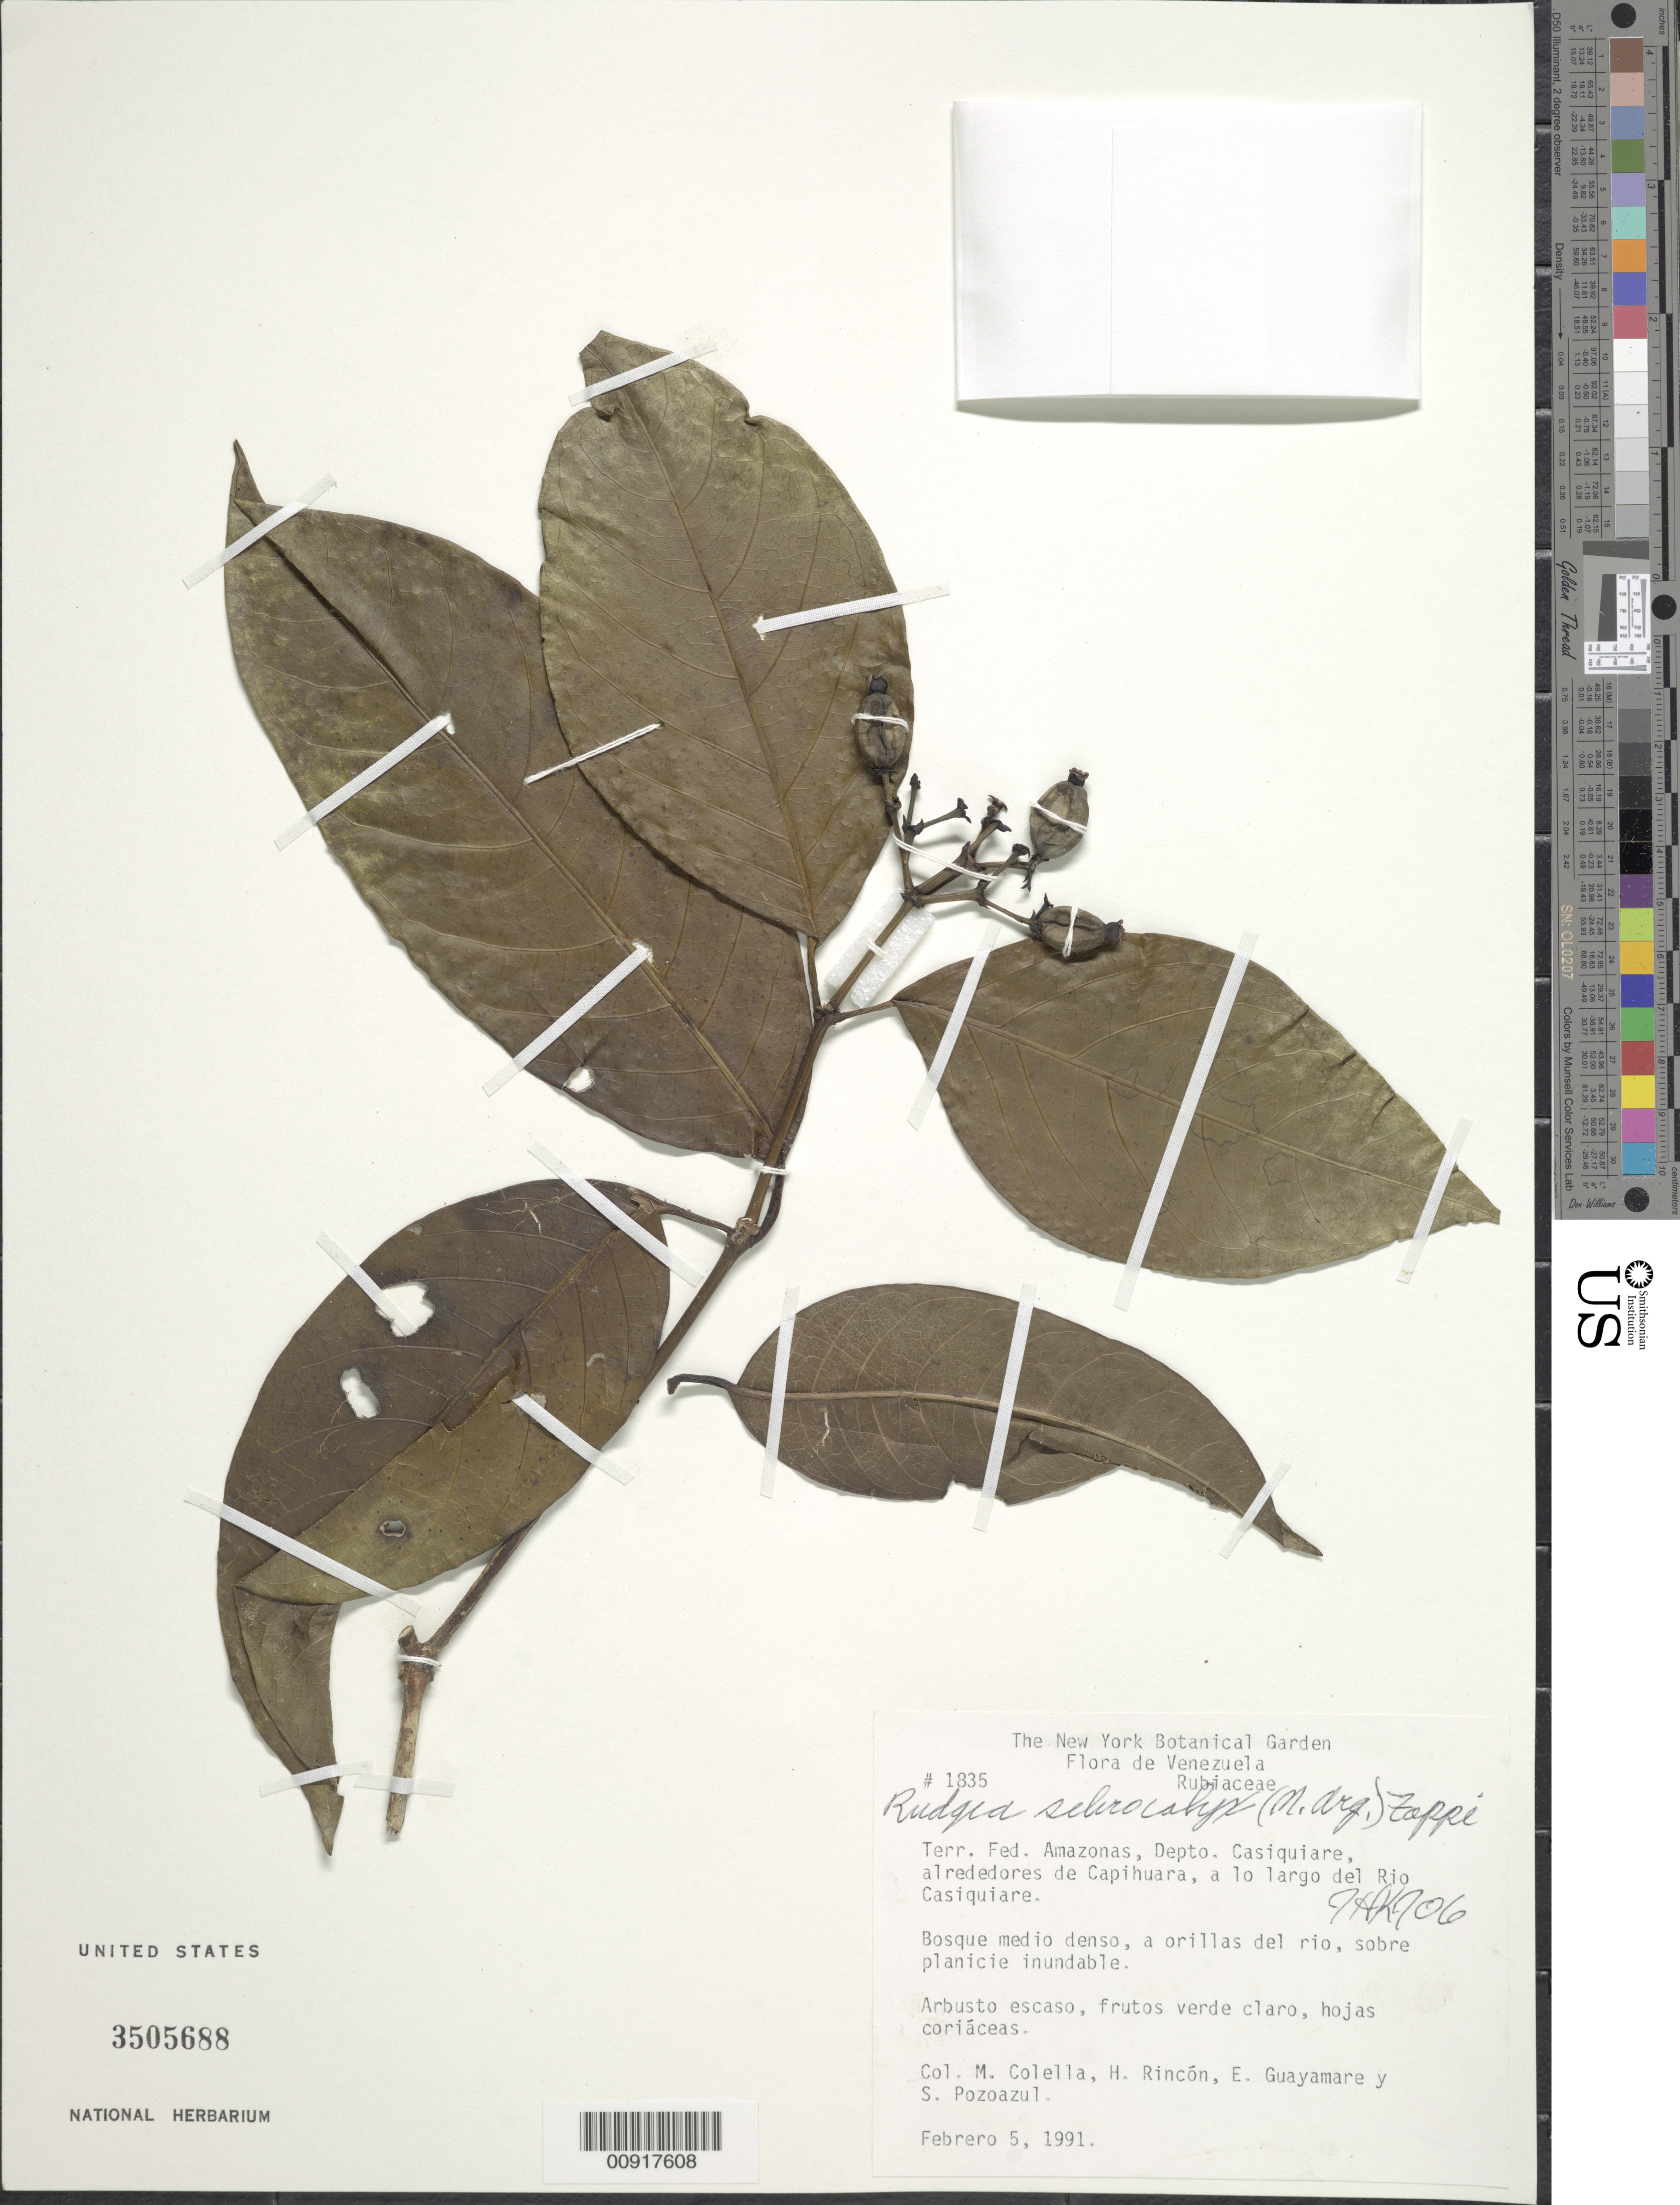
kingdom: Plantae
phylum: Tracheophyta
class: Magnoliopsida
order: Gentianales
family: Rubiaceae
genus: Rudgea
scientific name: Rudgea sclerocalyx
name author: (Müll. Arg.) Zappi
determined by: Kirkbride, J. H.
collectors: M. Colella, H. Rincón, E. Guayamare & S. Pozoazul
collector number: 1835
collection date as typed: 5-Feb-91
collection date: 1991-02-05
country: Venezuela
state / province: Amazonas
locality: Dpto. Casiquiare, Río Casiquiare, Capihuara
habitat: Bosque medio denso, a orillas del río, sobre planicie inundable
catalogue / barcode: US 3505688